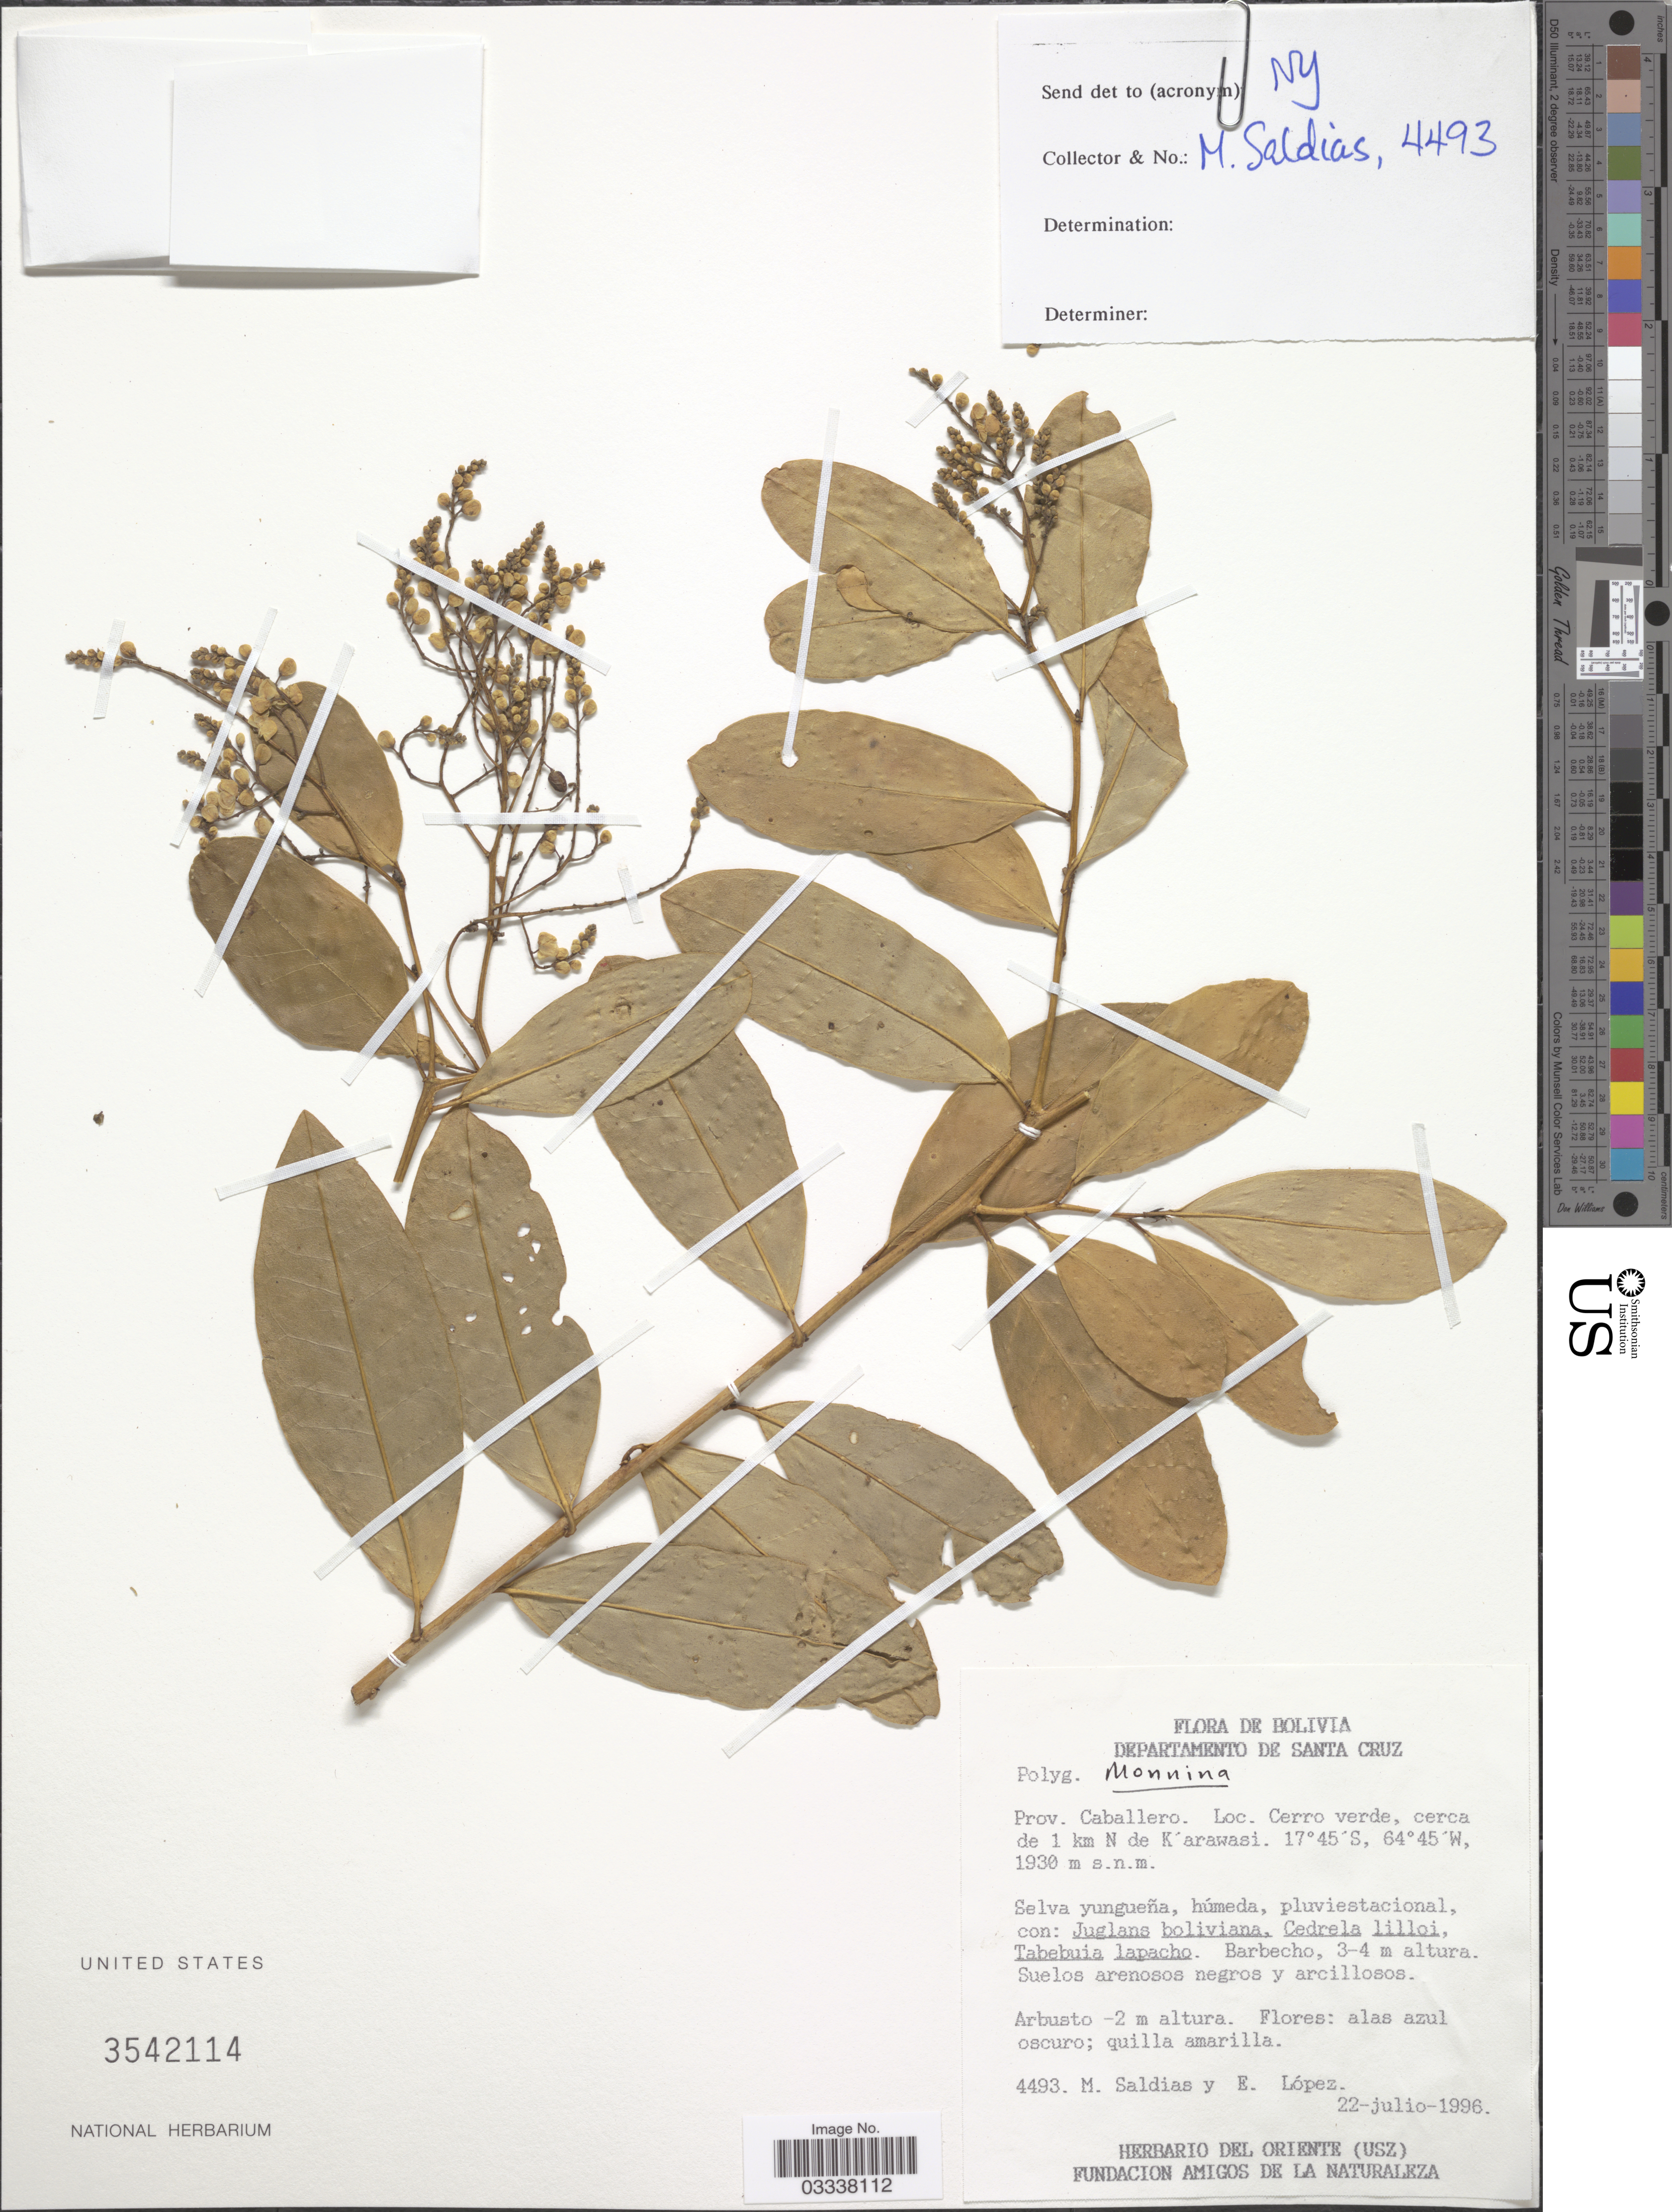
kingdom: Plantae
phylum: Tracheophyta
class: Magnoliopsida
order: Fabales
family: Polygalaceae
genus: Monnina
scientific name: Monnina sp.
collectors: M. Saldias & E. López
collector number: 4493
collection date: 1996-07-22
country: Bolivia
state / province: Santa Cruz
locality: Departamento de Santa Cruz. Prov. Caballero. Cerro verde, cerca de 1 km N de K'arawasi.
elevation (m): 1930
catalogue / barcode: US 3542114